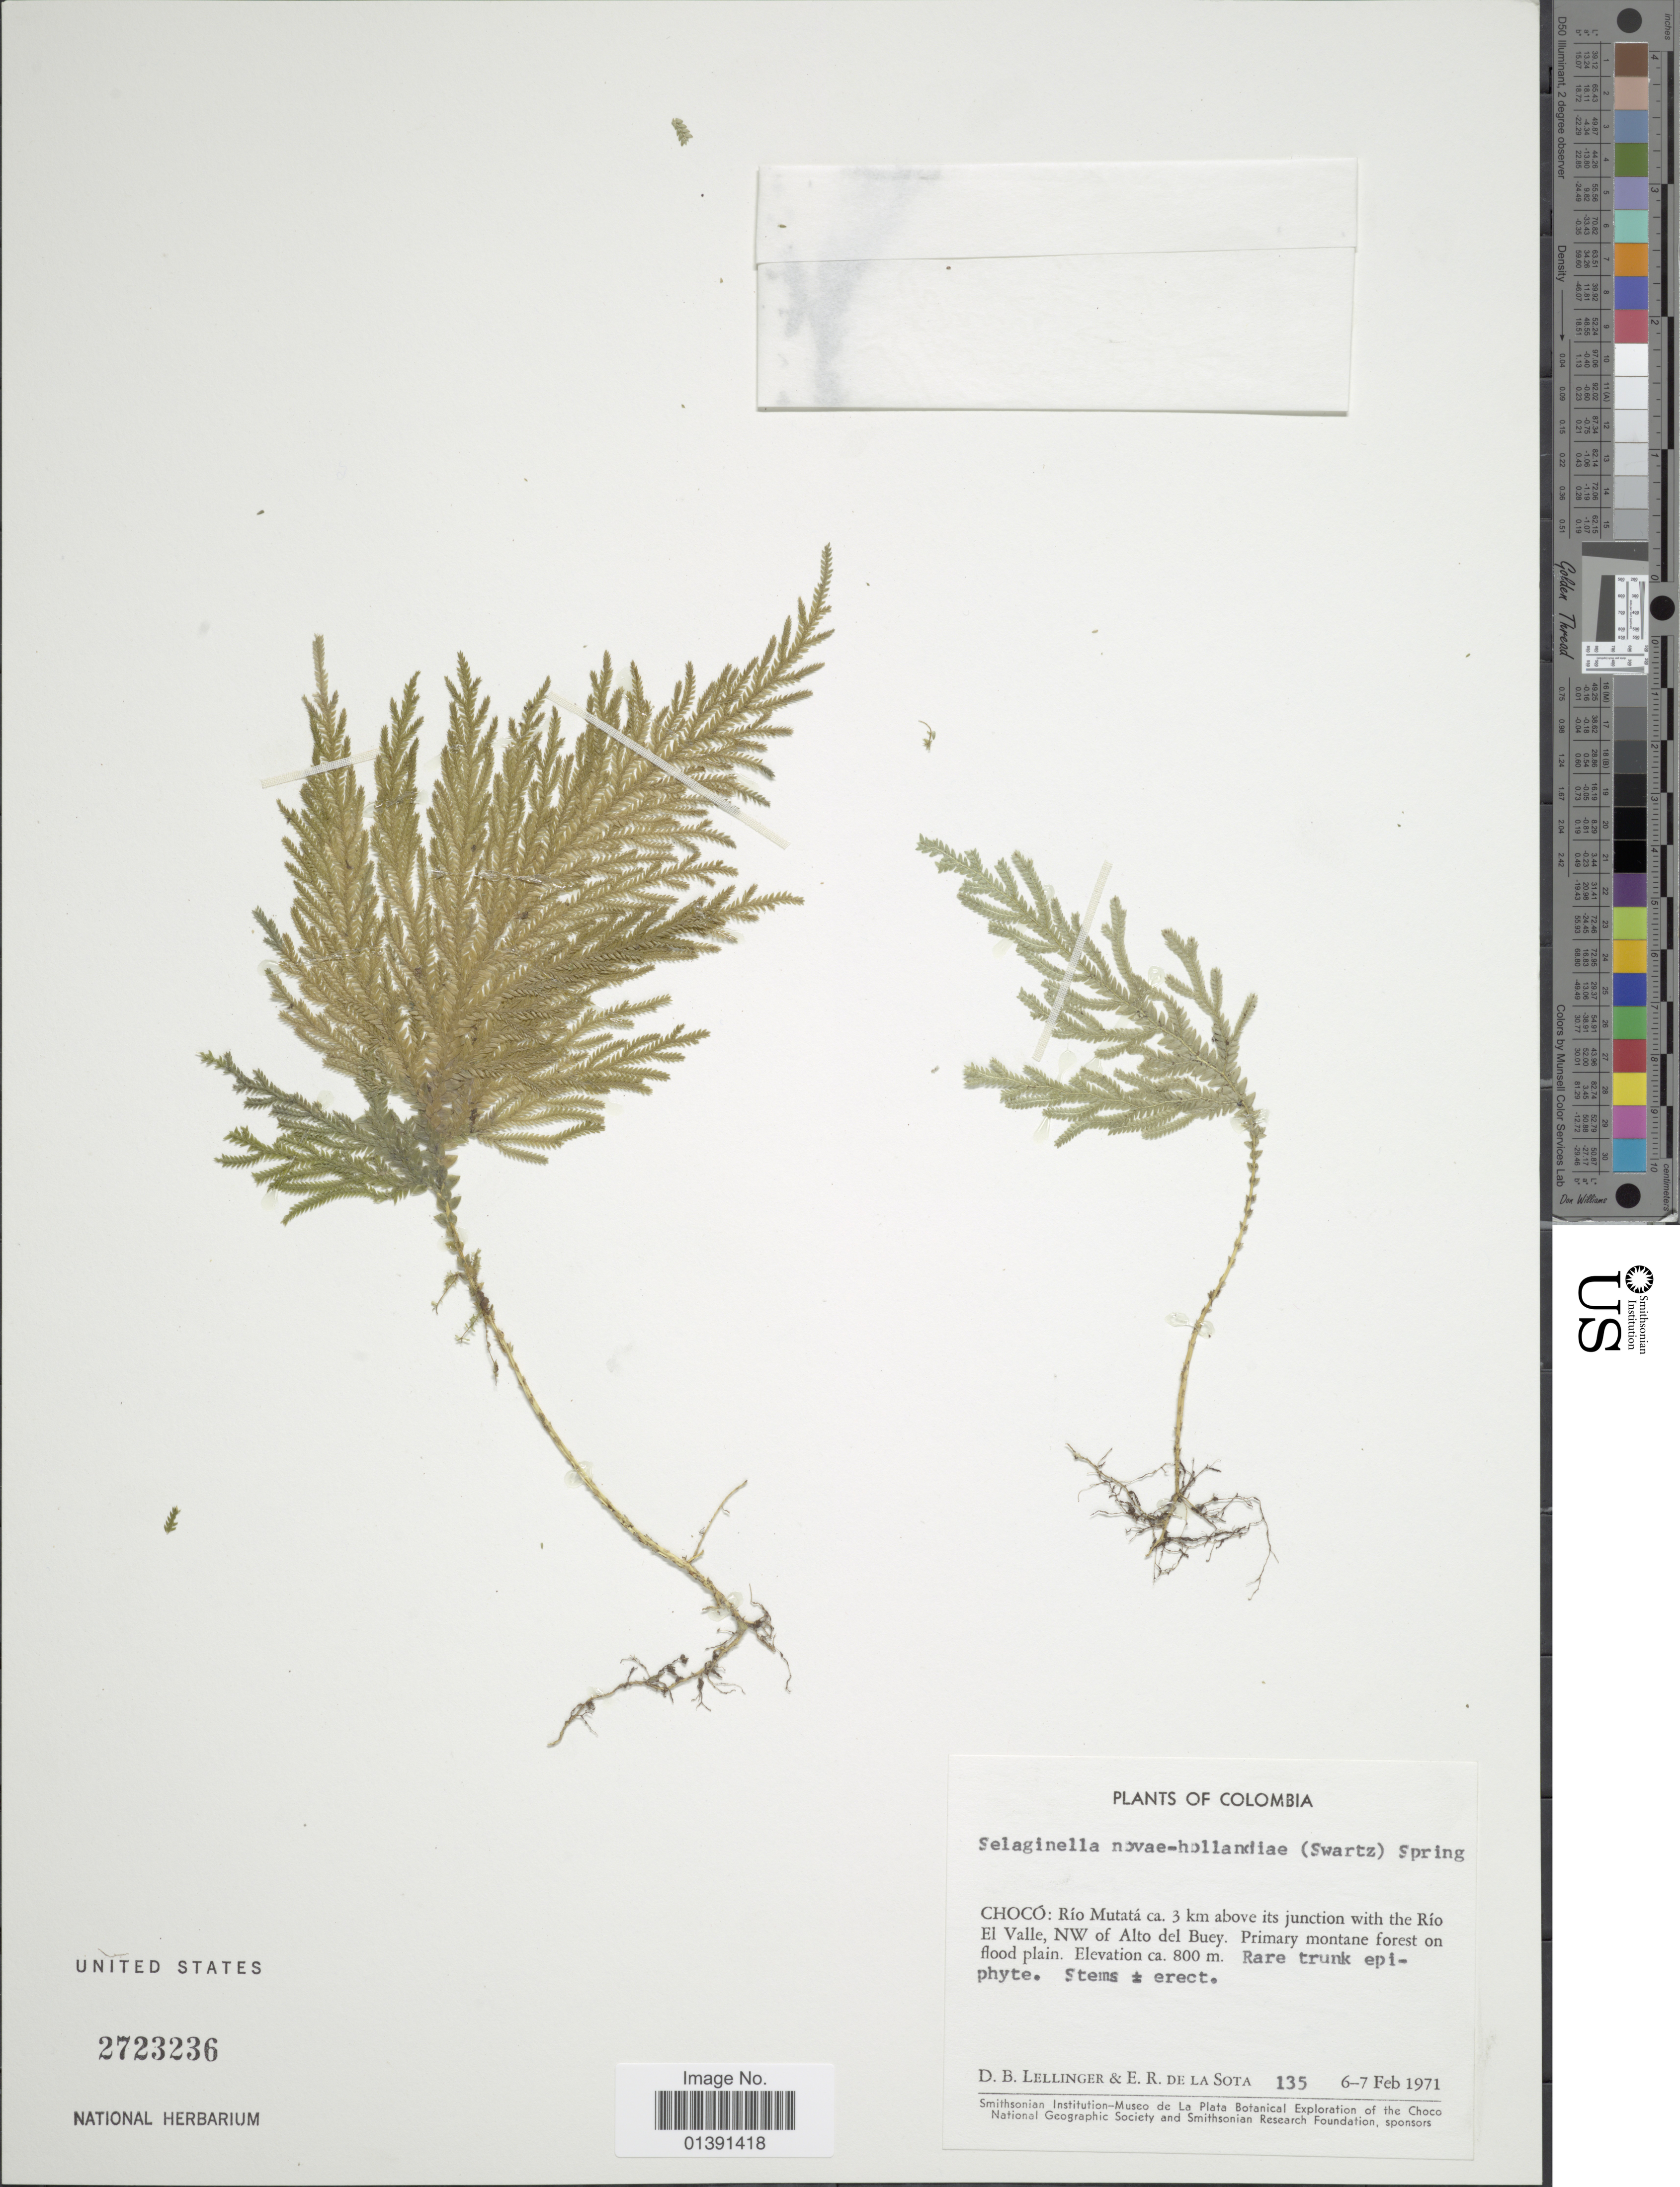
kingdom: Plantae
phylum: Tracheophyta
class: Lycopodiopsida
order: Selaginellales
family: Selaginellaceae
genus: Selaginella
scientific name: Selaginella novae-hollandiae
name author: (Sw.) Spring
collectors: D. B. Lellinger & E. R. de la Sota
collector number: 135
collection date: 1971-02-06/1971-02-07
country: Colombia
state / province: Chocó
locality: Río Mutatá ca 3 km above its junction with Río El Valle, NW of Alto del Buey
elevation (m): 800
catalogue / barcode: US 2723236